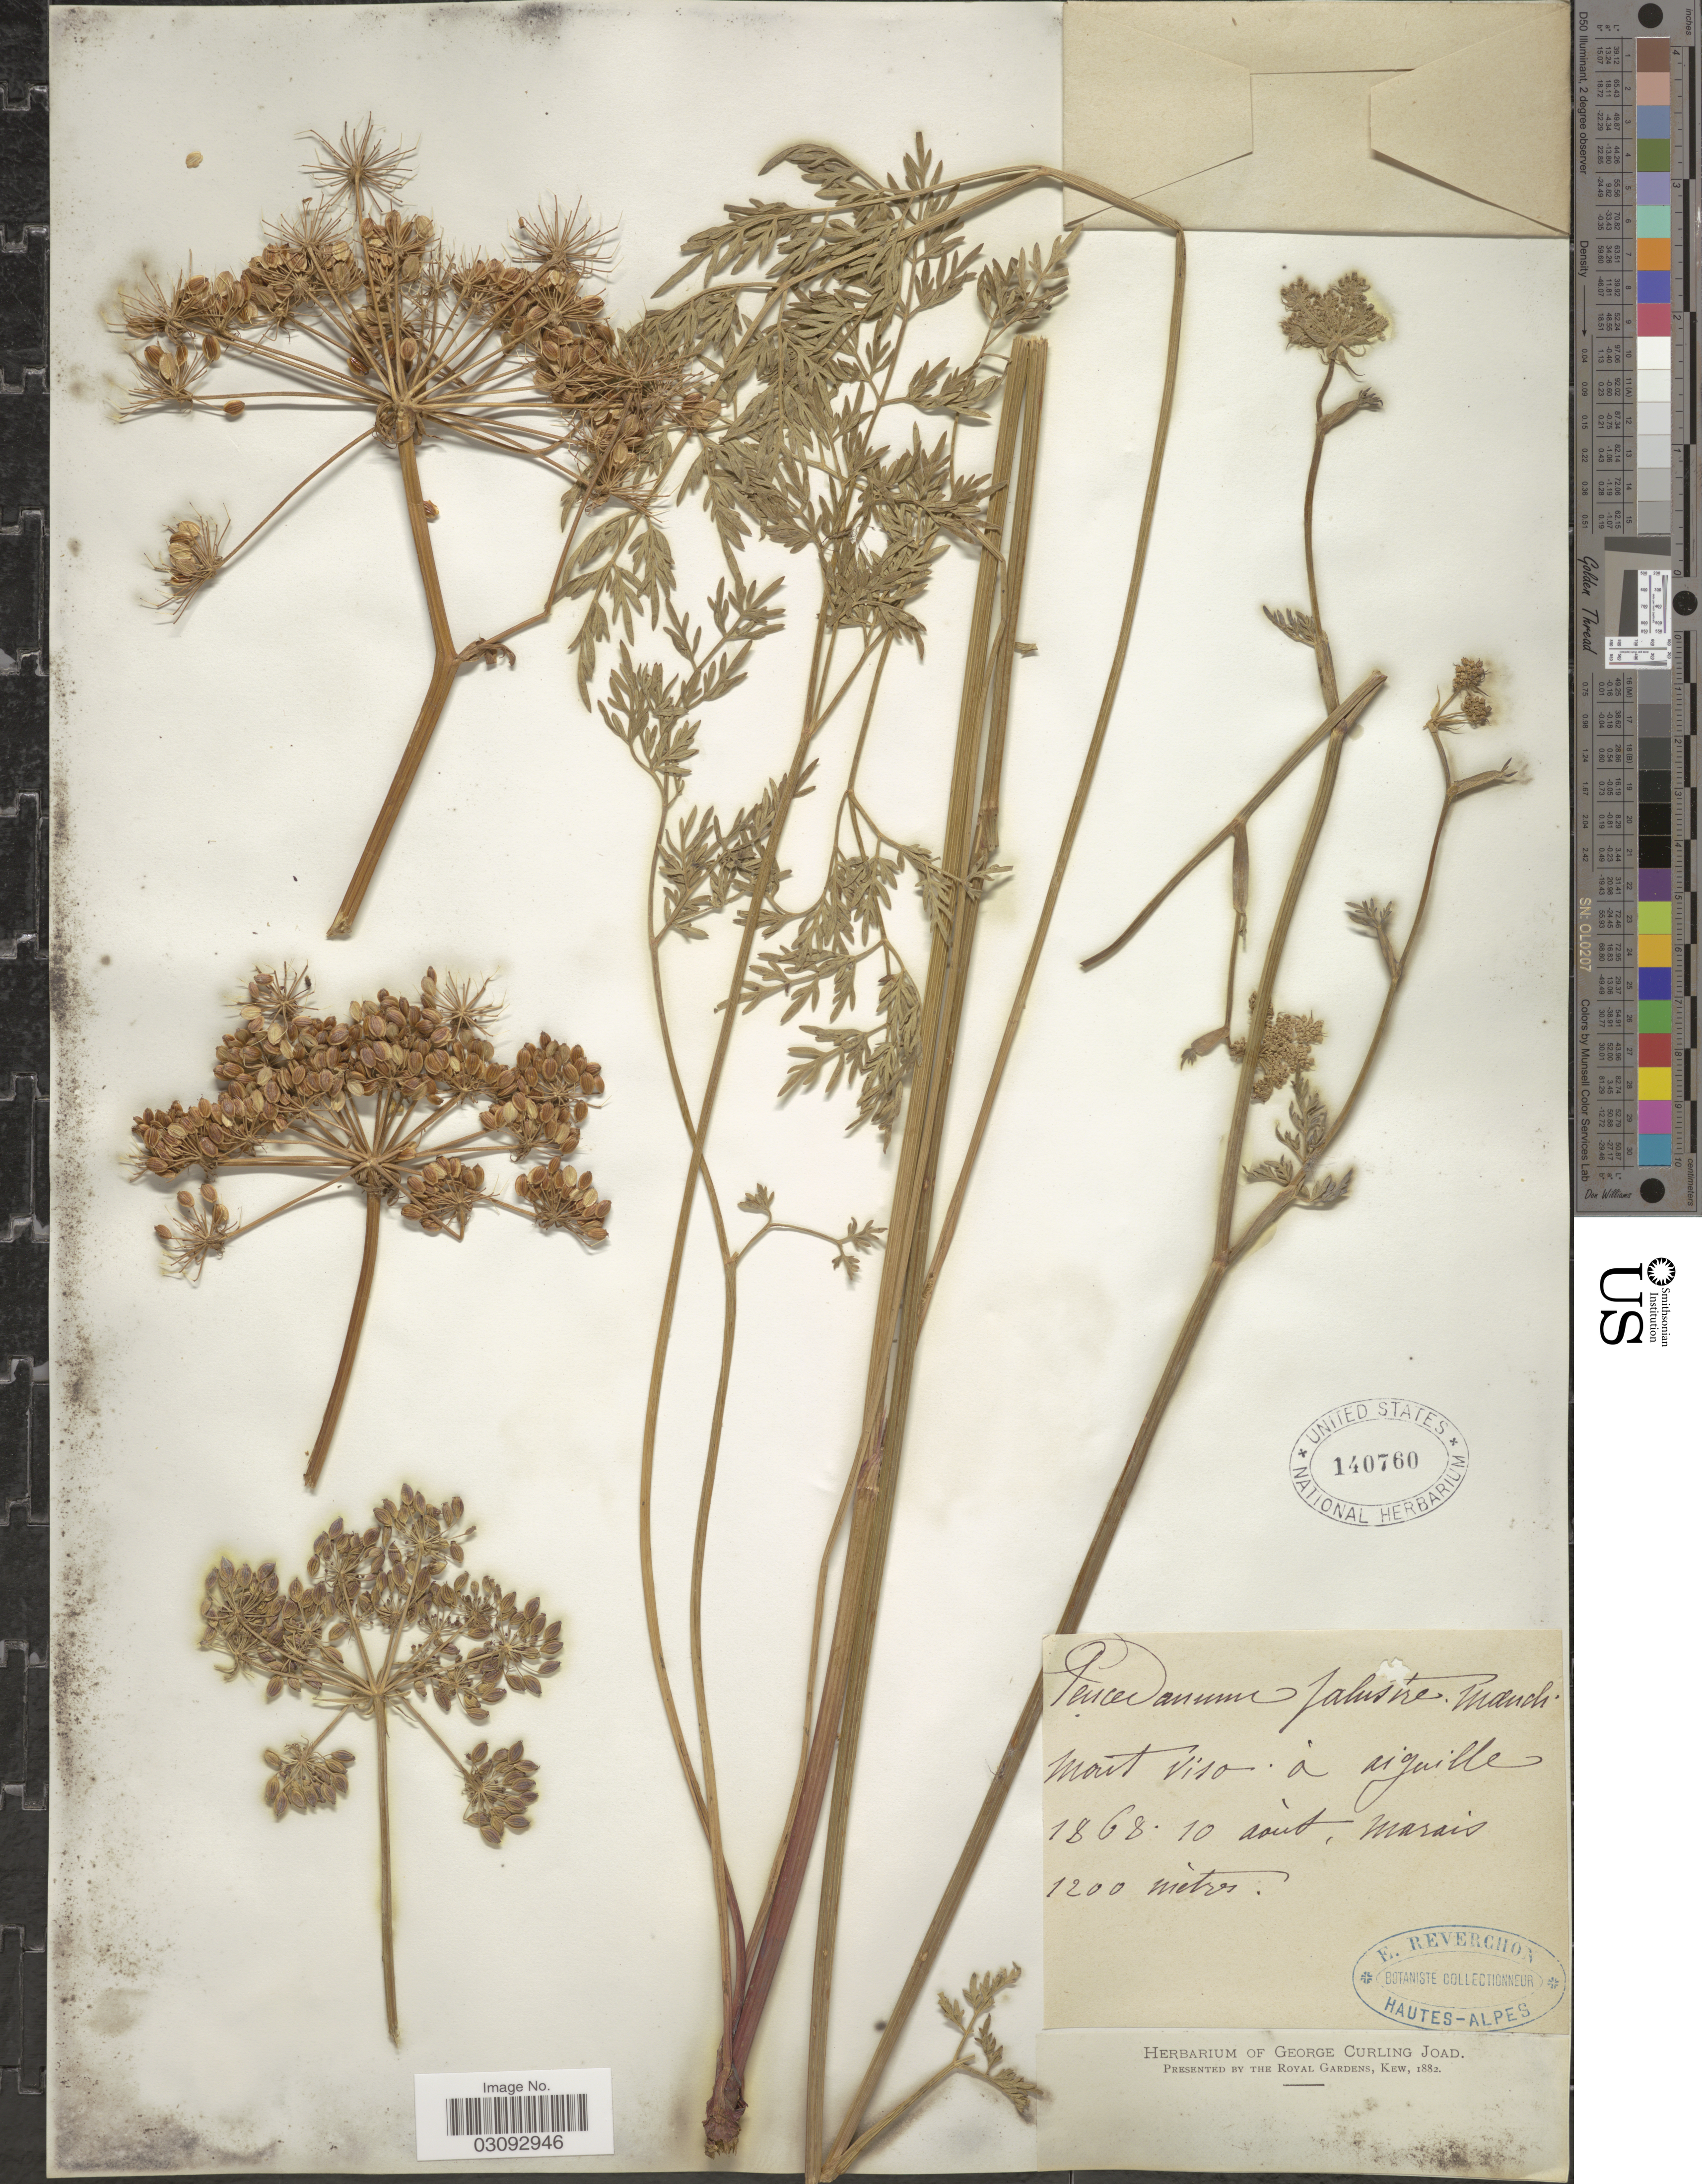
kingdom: Plantae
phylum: Tracheophyta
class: Magnoliopsida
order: Apiales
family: Apiaceae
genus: Peucedanum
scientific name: Peucedanum palustre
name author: (L.) Moench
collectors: ex herb. George Curling Joad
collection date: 1868-08-10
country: France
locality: Mont Viso a Aiguille.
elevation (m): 1200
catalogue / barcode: US 140760